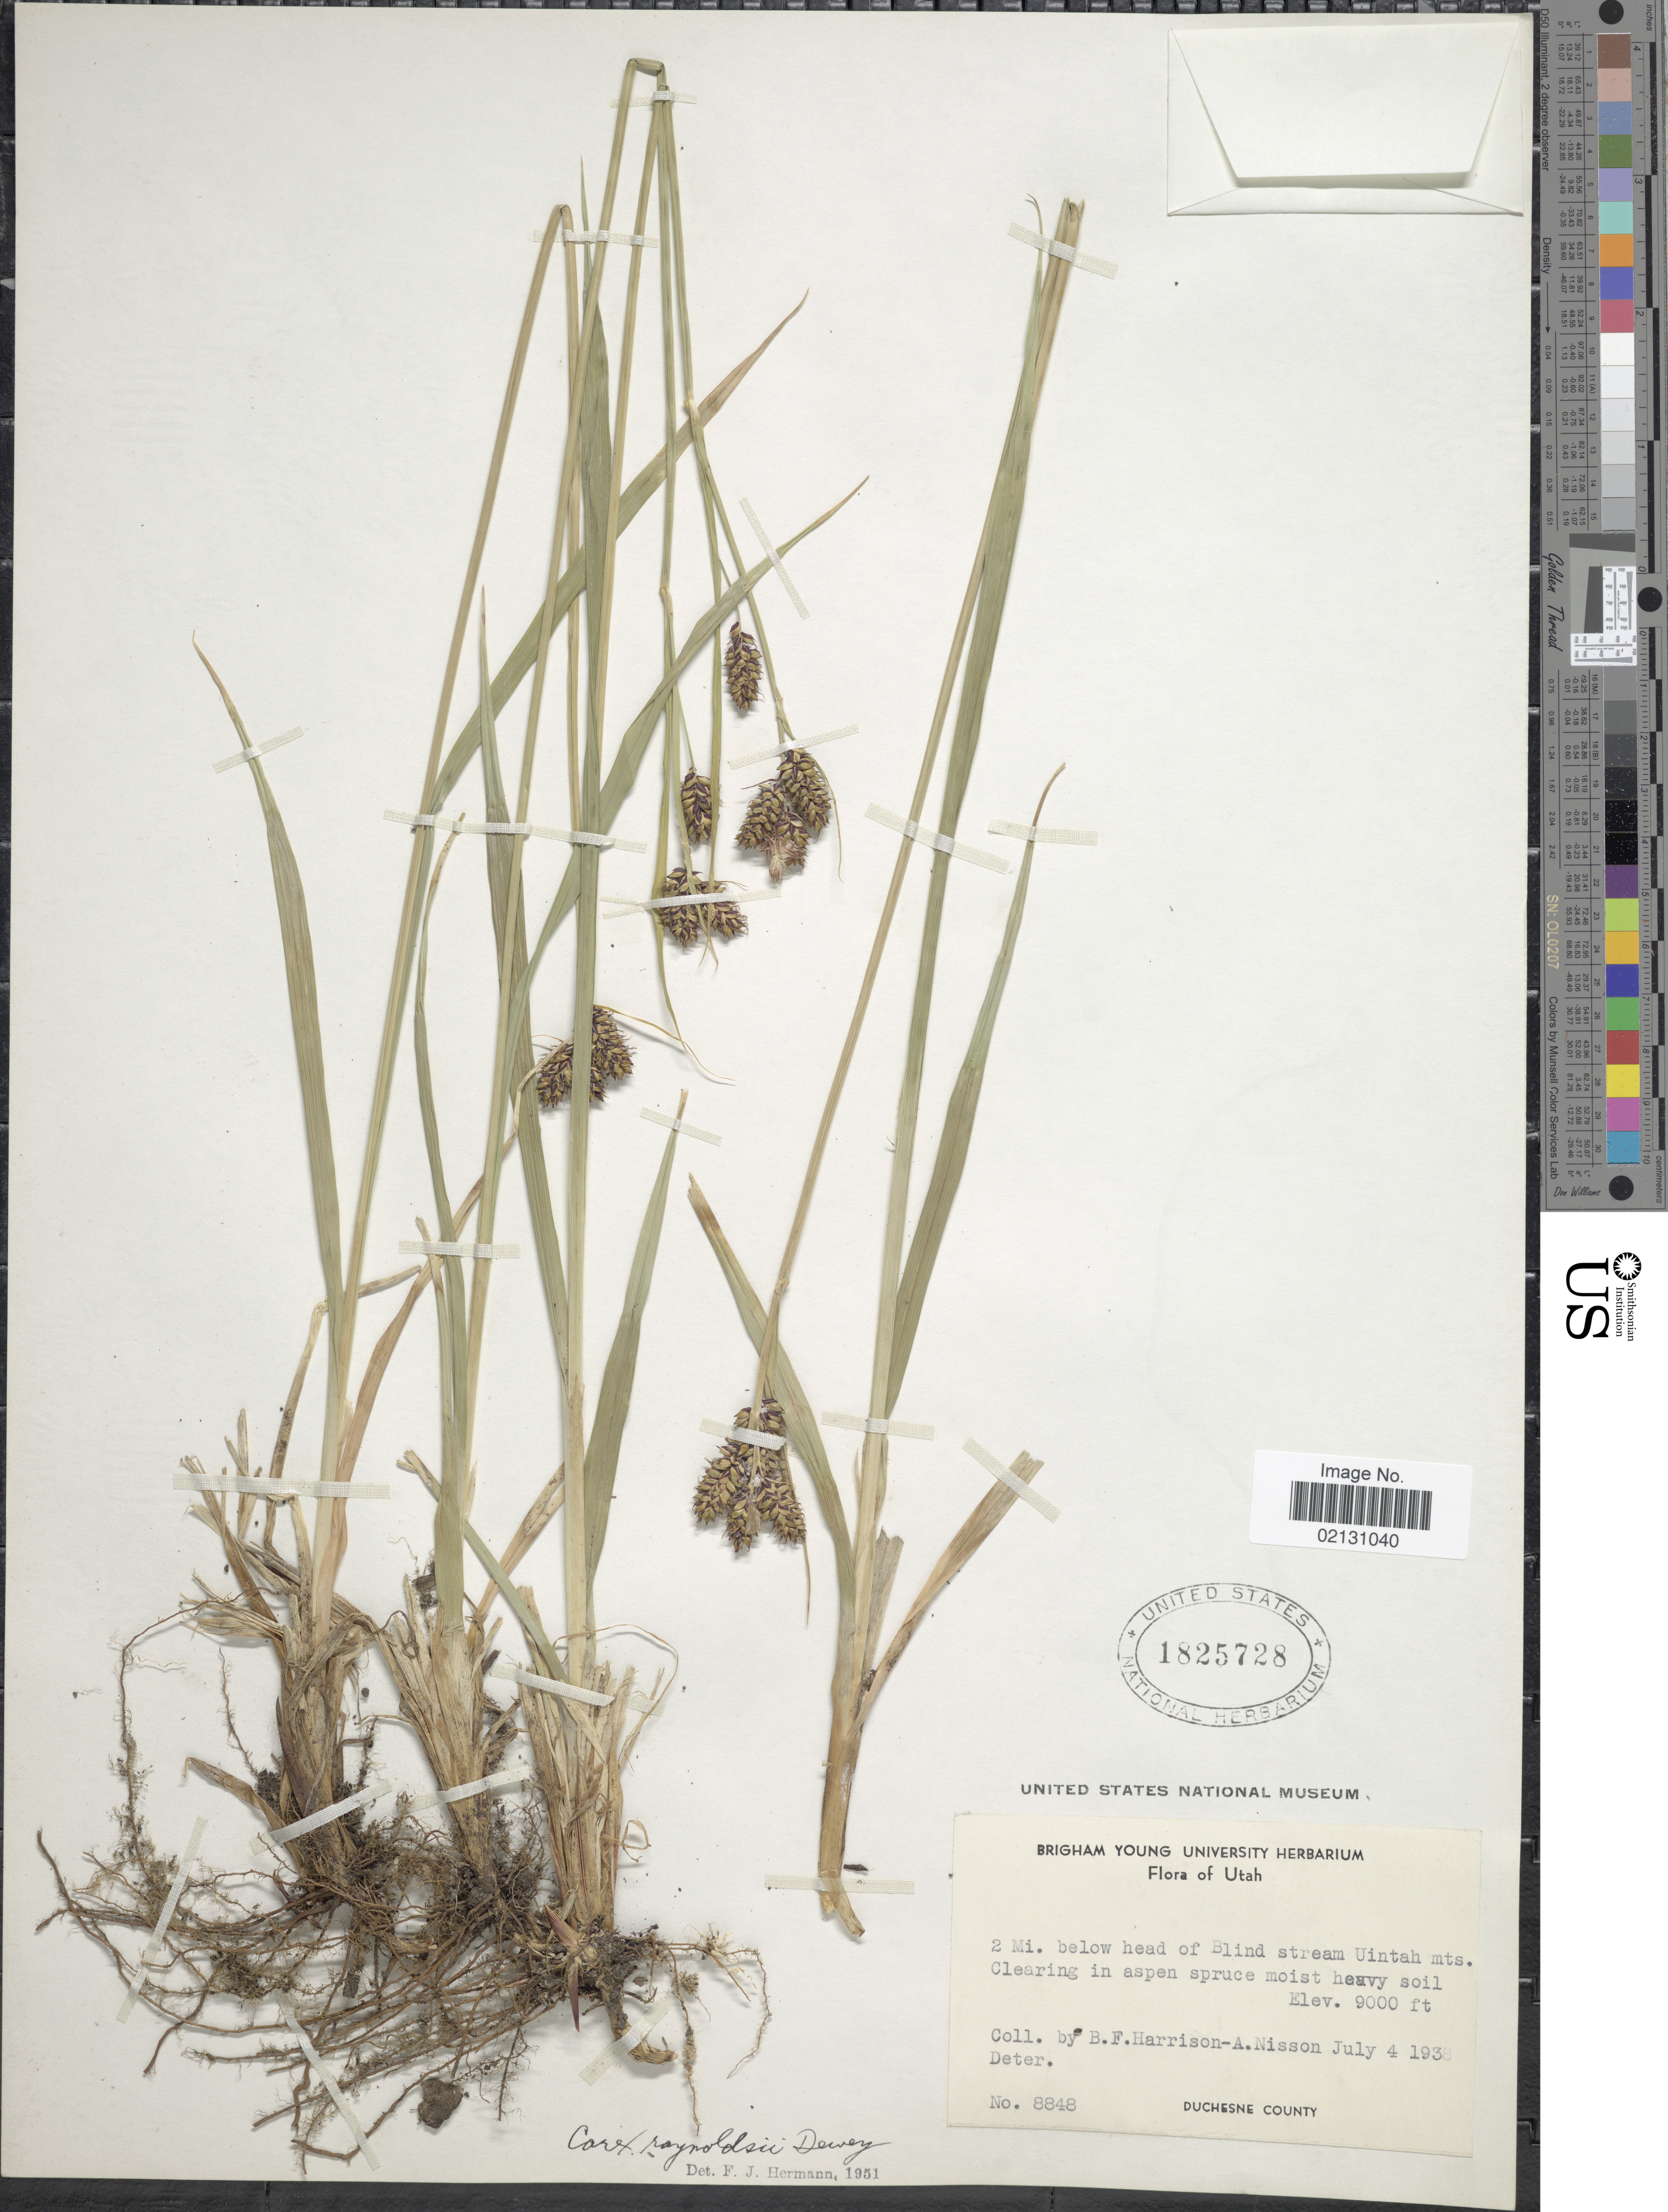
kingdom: Plantae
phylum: Tracheophyta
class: Liliopsida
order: Poales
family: Cyperaceae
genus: Carex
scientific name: Carex raynoldsii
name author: Dewey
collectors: B. F. Harrison & A. Nisson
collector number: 8848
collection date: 1938-07-04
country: United States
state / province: Utah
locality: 2 Mi below head of Blind stream Uintah mts. Clearing in aspen spruce moist heavy soil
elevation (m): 2743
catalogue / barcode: US 1825728